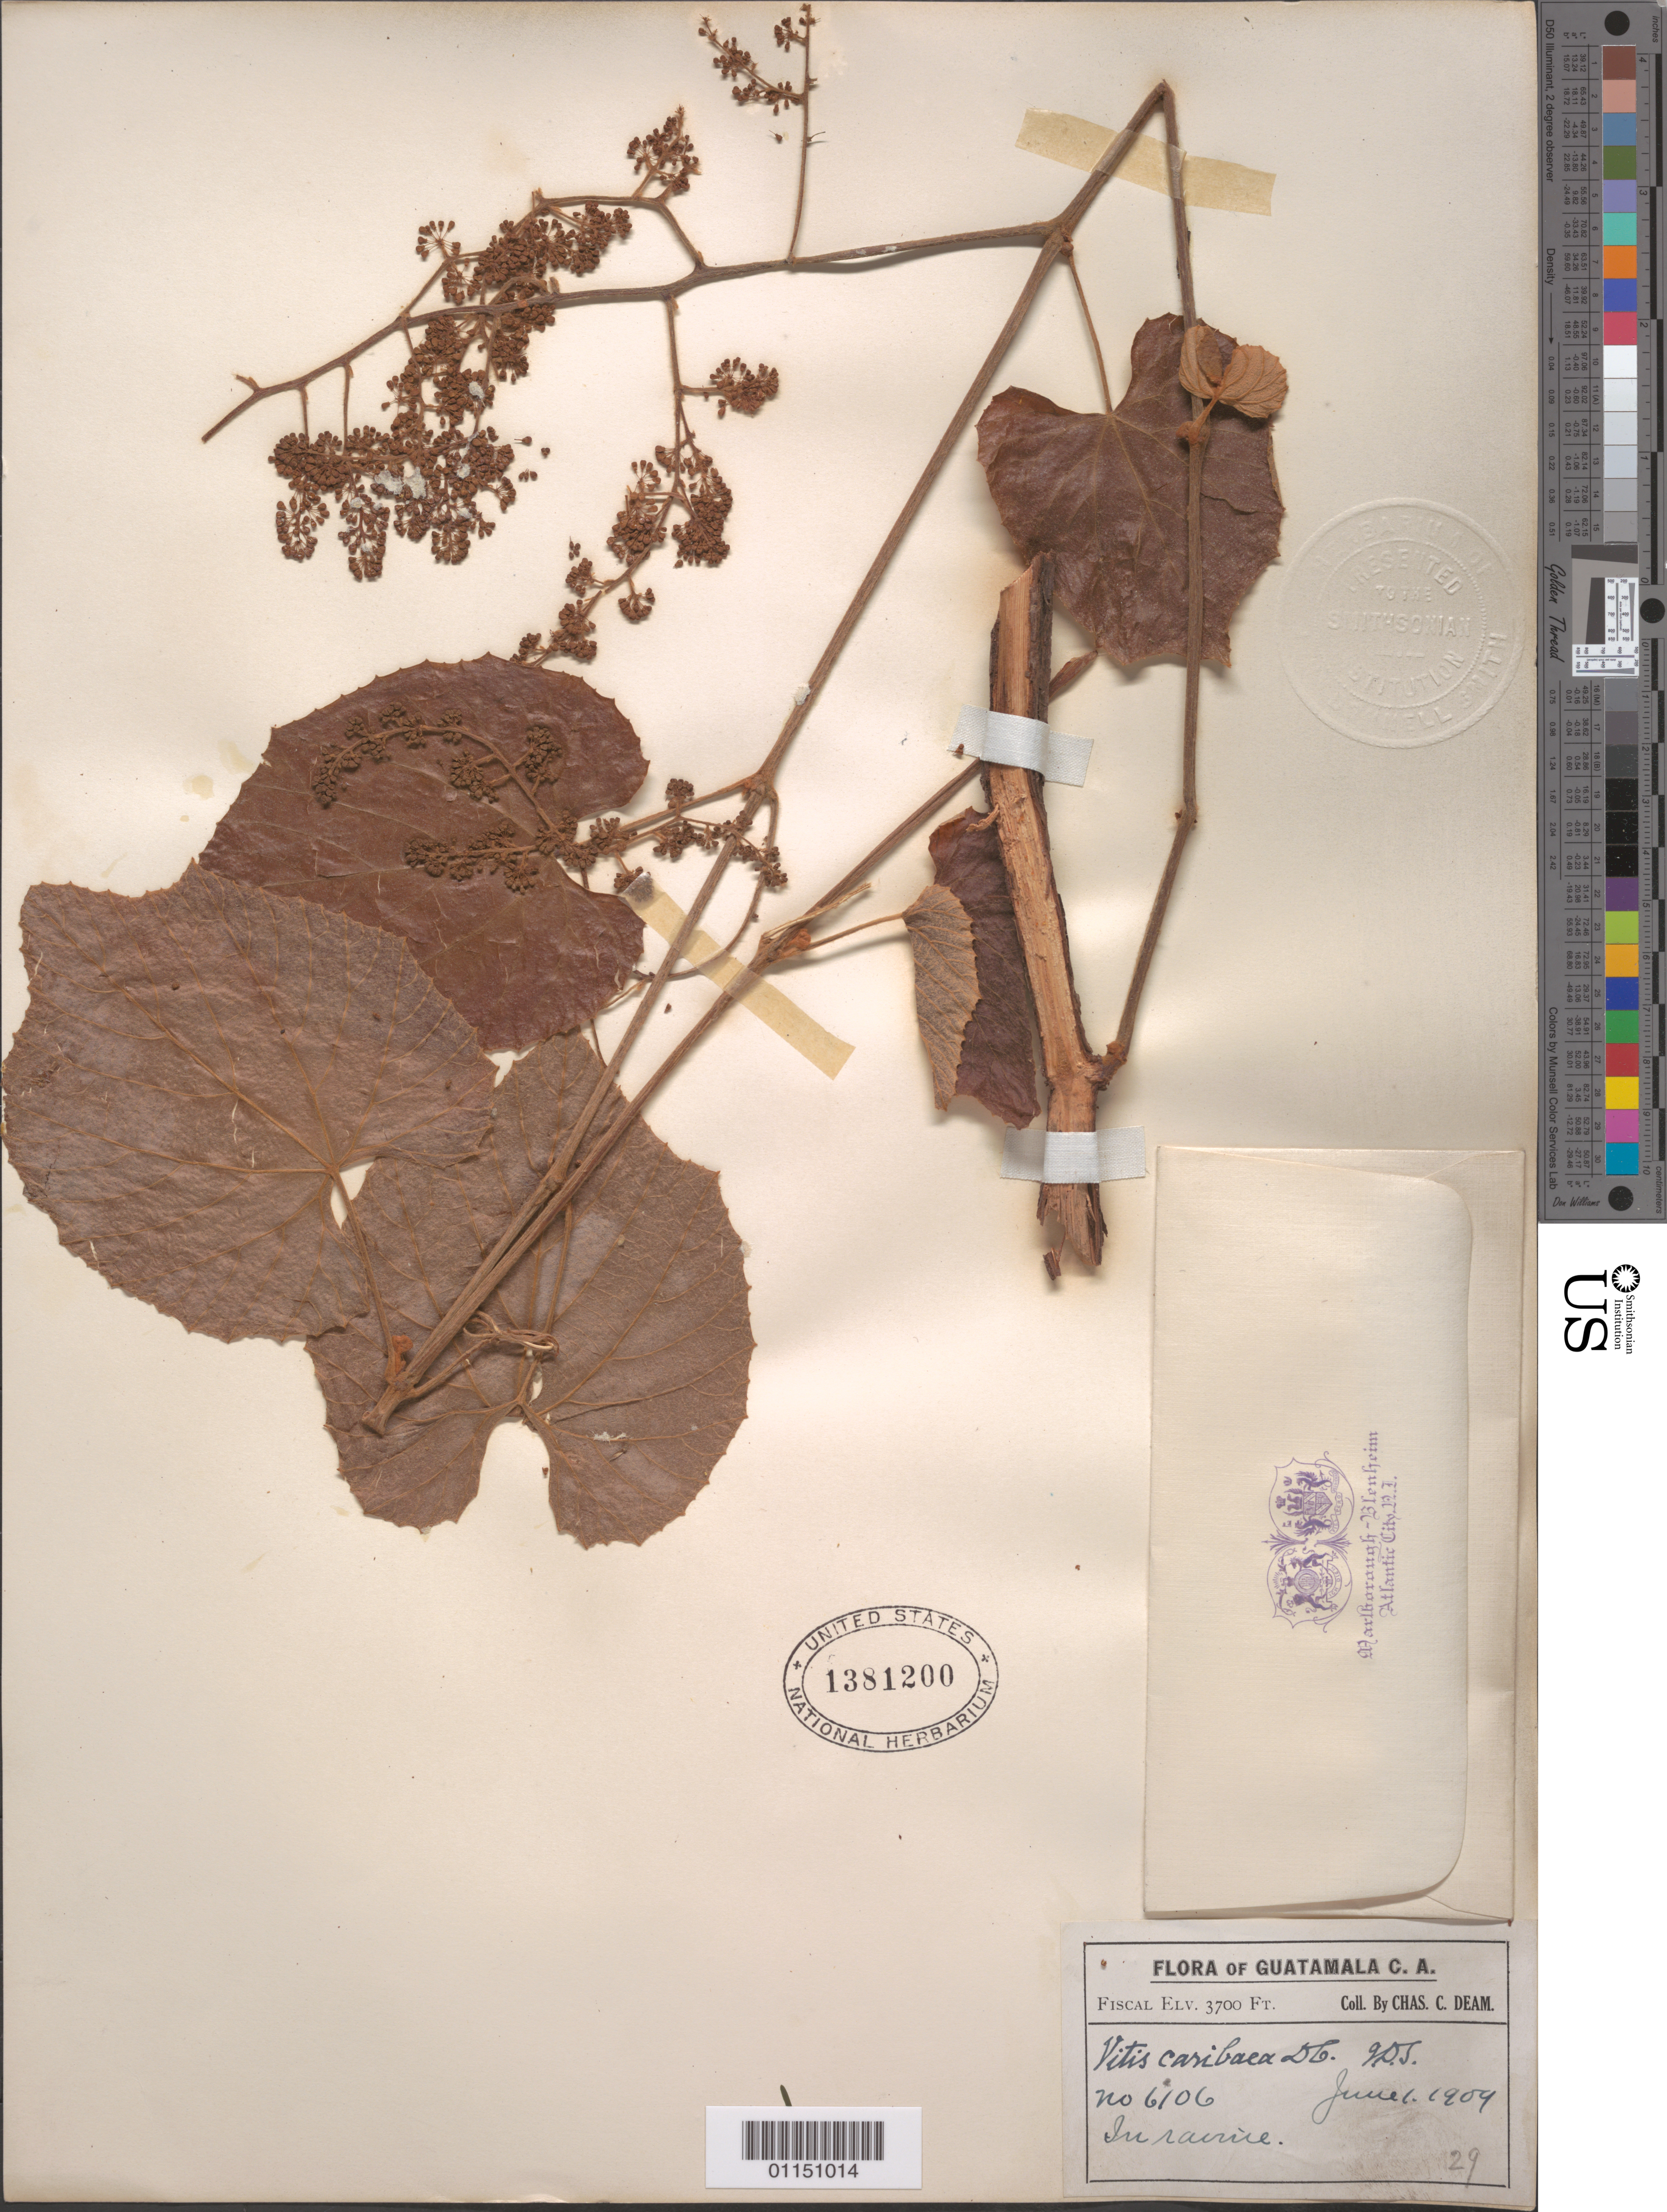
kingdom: Plantae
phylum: Tracheophyta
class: Magnoliopsida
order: Vitales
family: Vitaceae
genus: Vitis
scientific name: Vitis tiliaefolia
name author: Willd.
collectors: C. C. Deam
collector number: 6106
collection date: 1904-06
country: Guatemala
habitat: In ravine.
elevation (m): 1128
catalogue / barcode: US 1381200